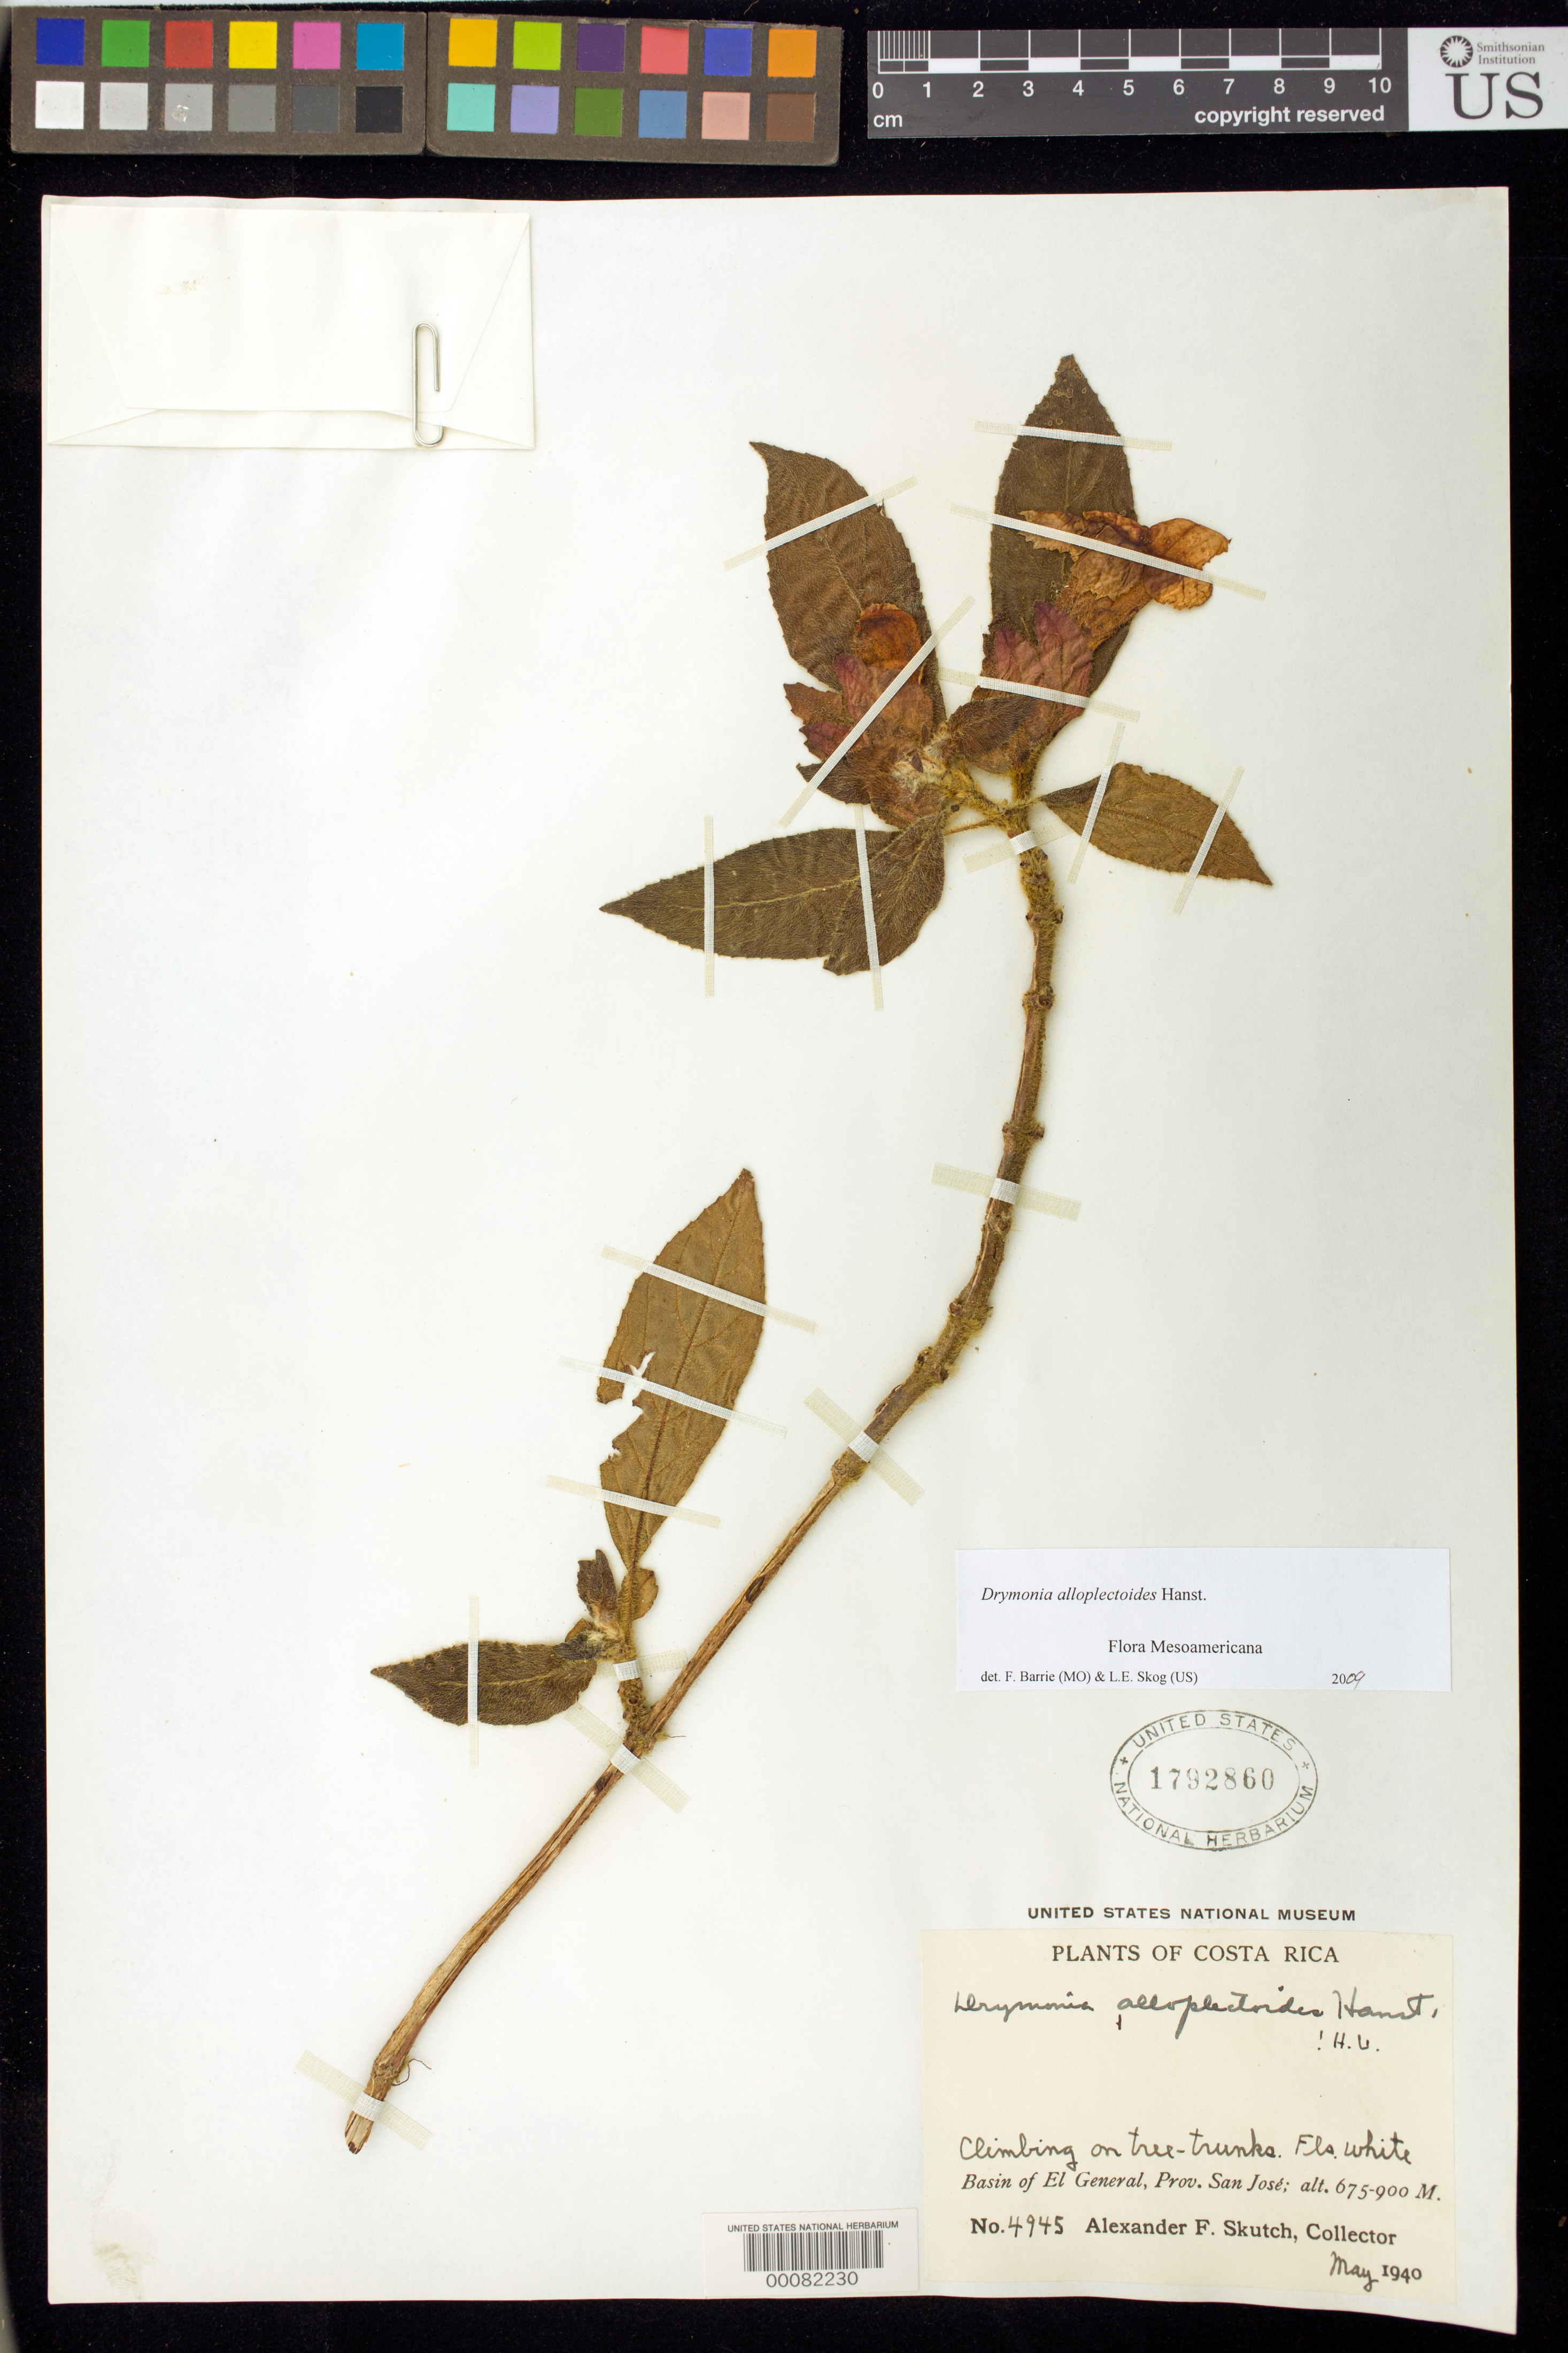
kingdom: Plantae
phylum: Tracheophyta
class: Magnoliopsida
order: Lamiales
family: Gesneriaceae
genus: Drymonia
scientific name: Drymonia alloplectoides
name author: Hanst.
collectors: A. F. Skutch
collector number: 4945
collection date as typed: May 1940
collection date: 1940-05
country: Costa Rica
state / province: San José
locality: Basin of El General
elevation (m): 675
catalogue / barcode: US 1792860